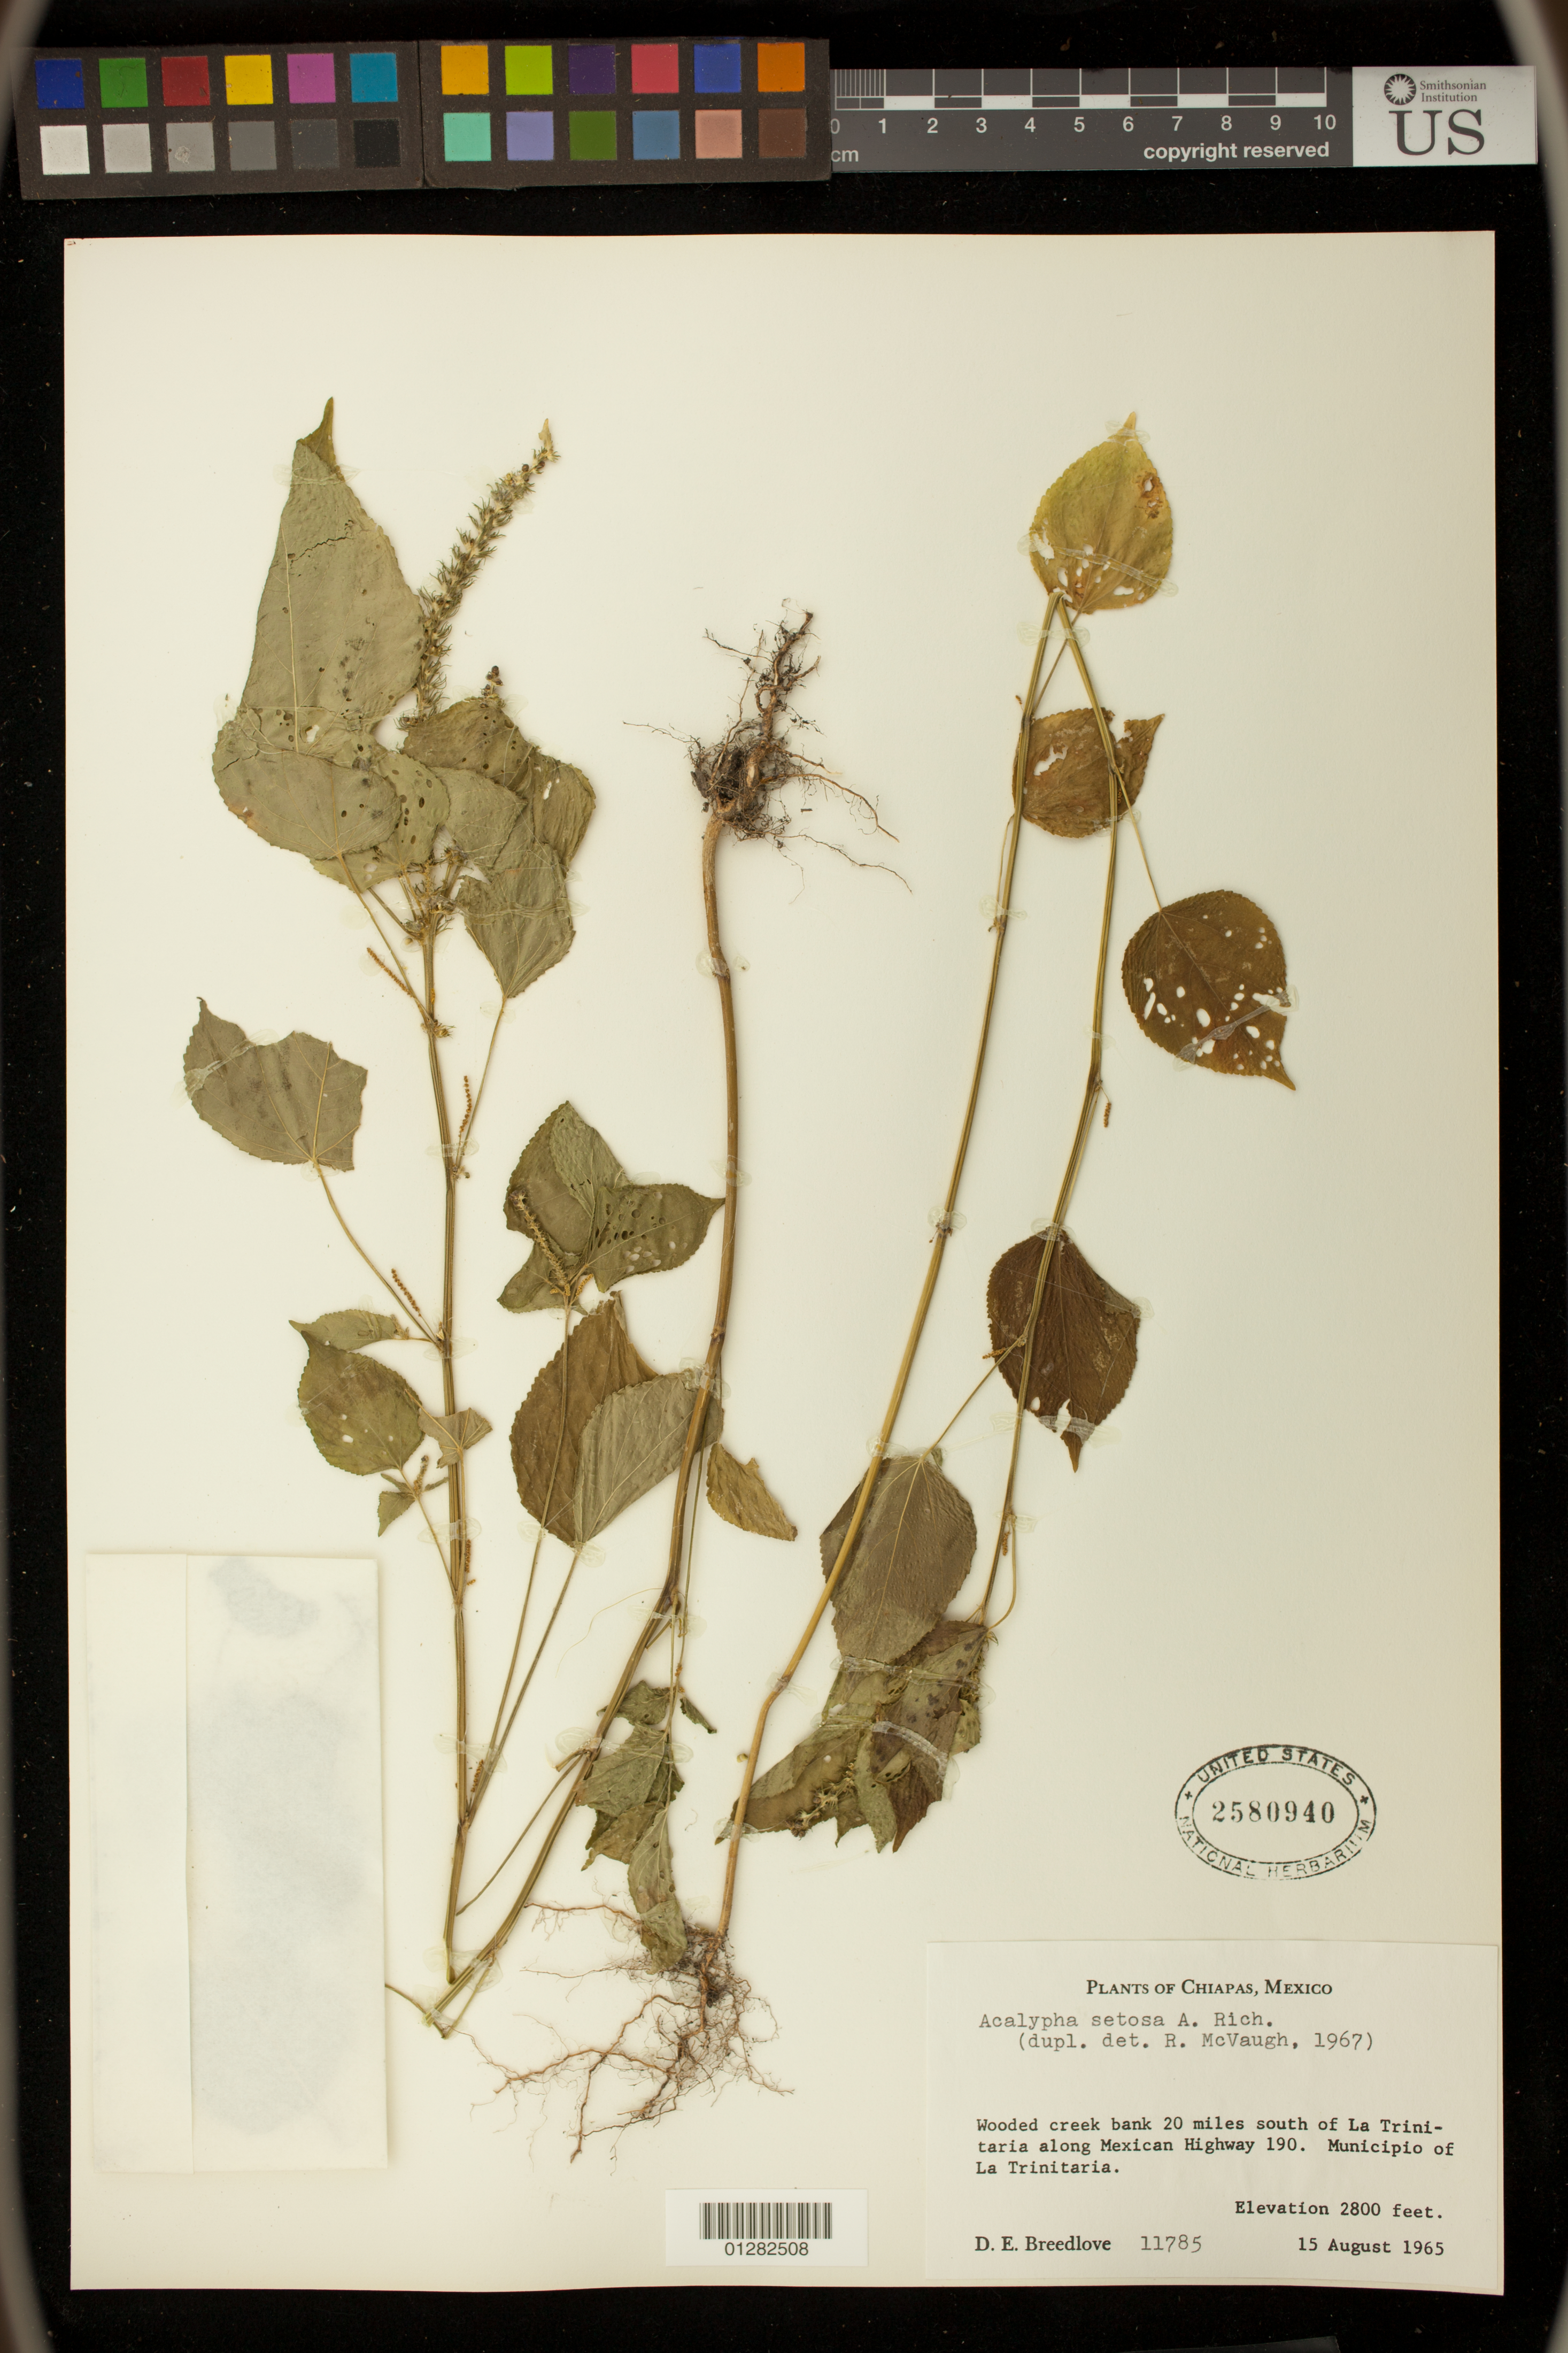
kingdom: Plantae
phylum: Tracheophyta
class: Magnoliopsida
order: Malpighiales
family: Euphorbiaceae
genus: Acalypha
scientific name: Acalypha setosa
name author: A. Rich.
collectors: J. N. Rose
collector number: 11785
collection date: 1965-08-15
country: Mexico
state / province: Chiapas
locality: Wooded creek bank 20 miles south of La Trinitaria along Mexican Highway 190. Municipio of La Trinitaria.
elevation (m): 853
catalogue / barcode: US 2580940